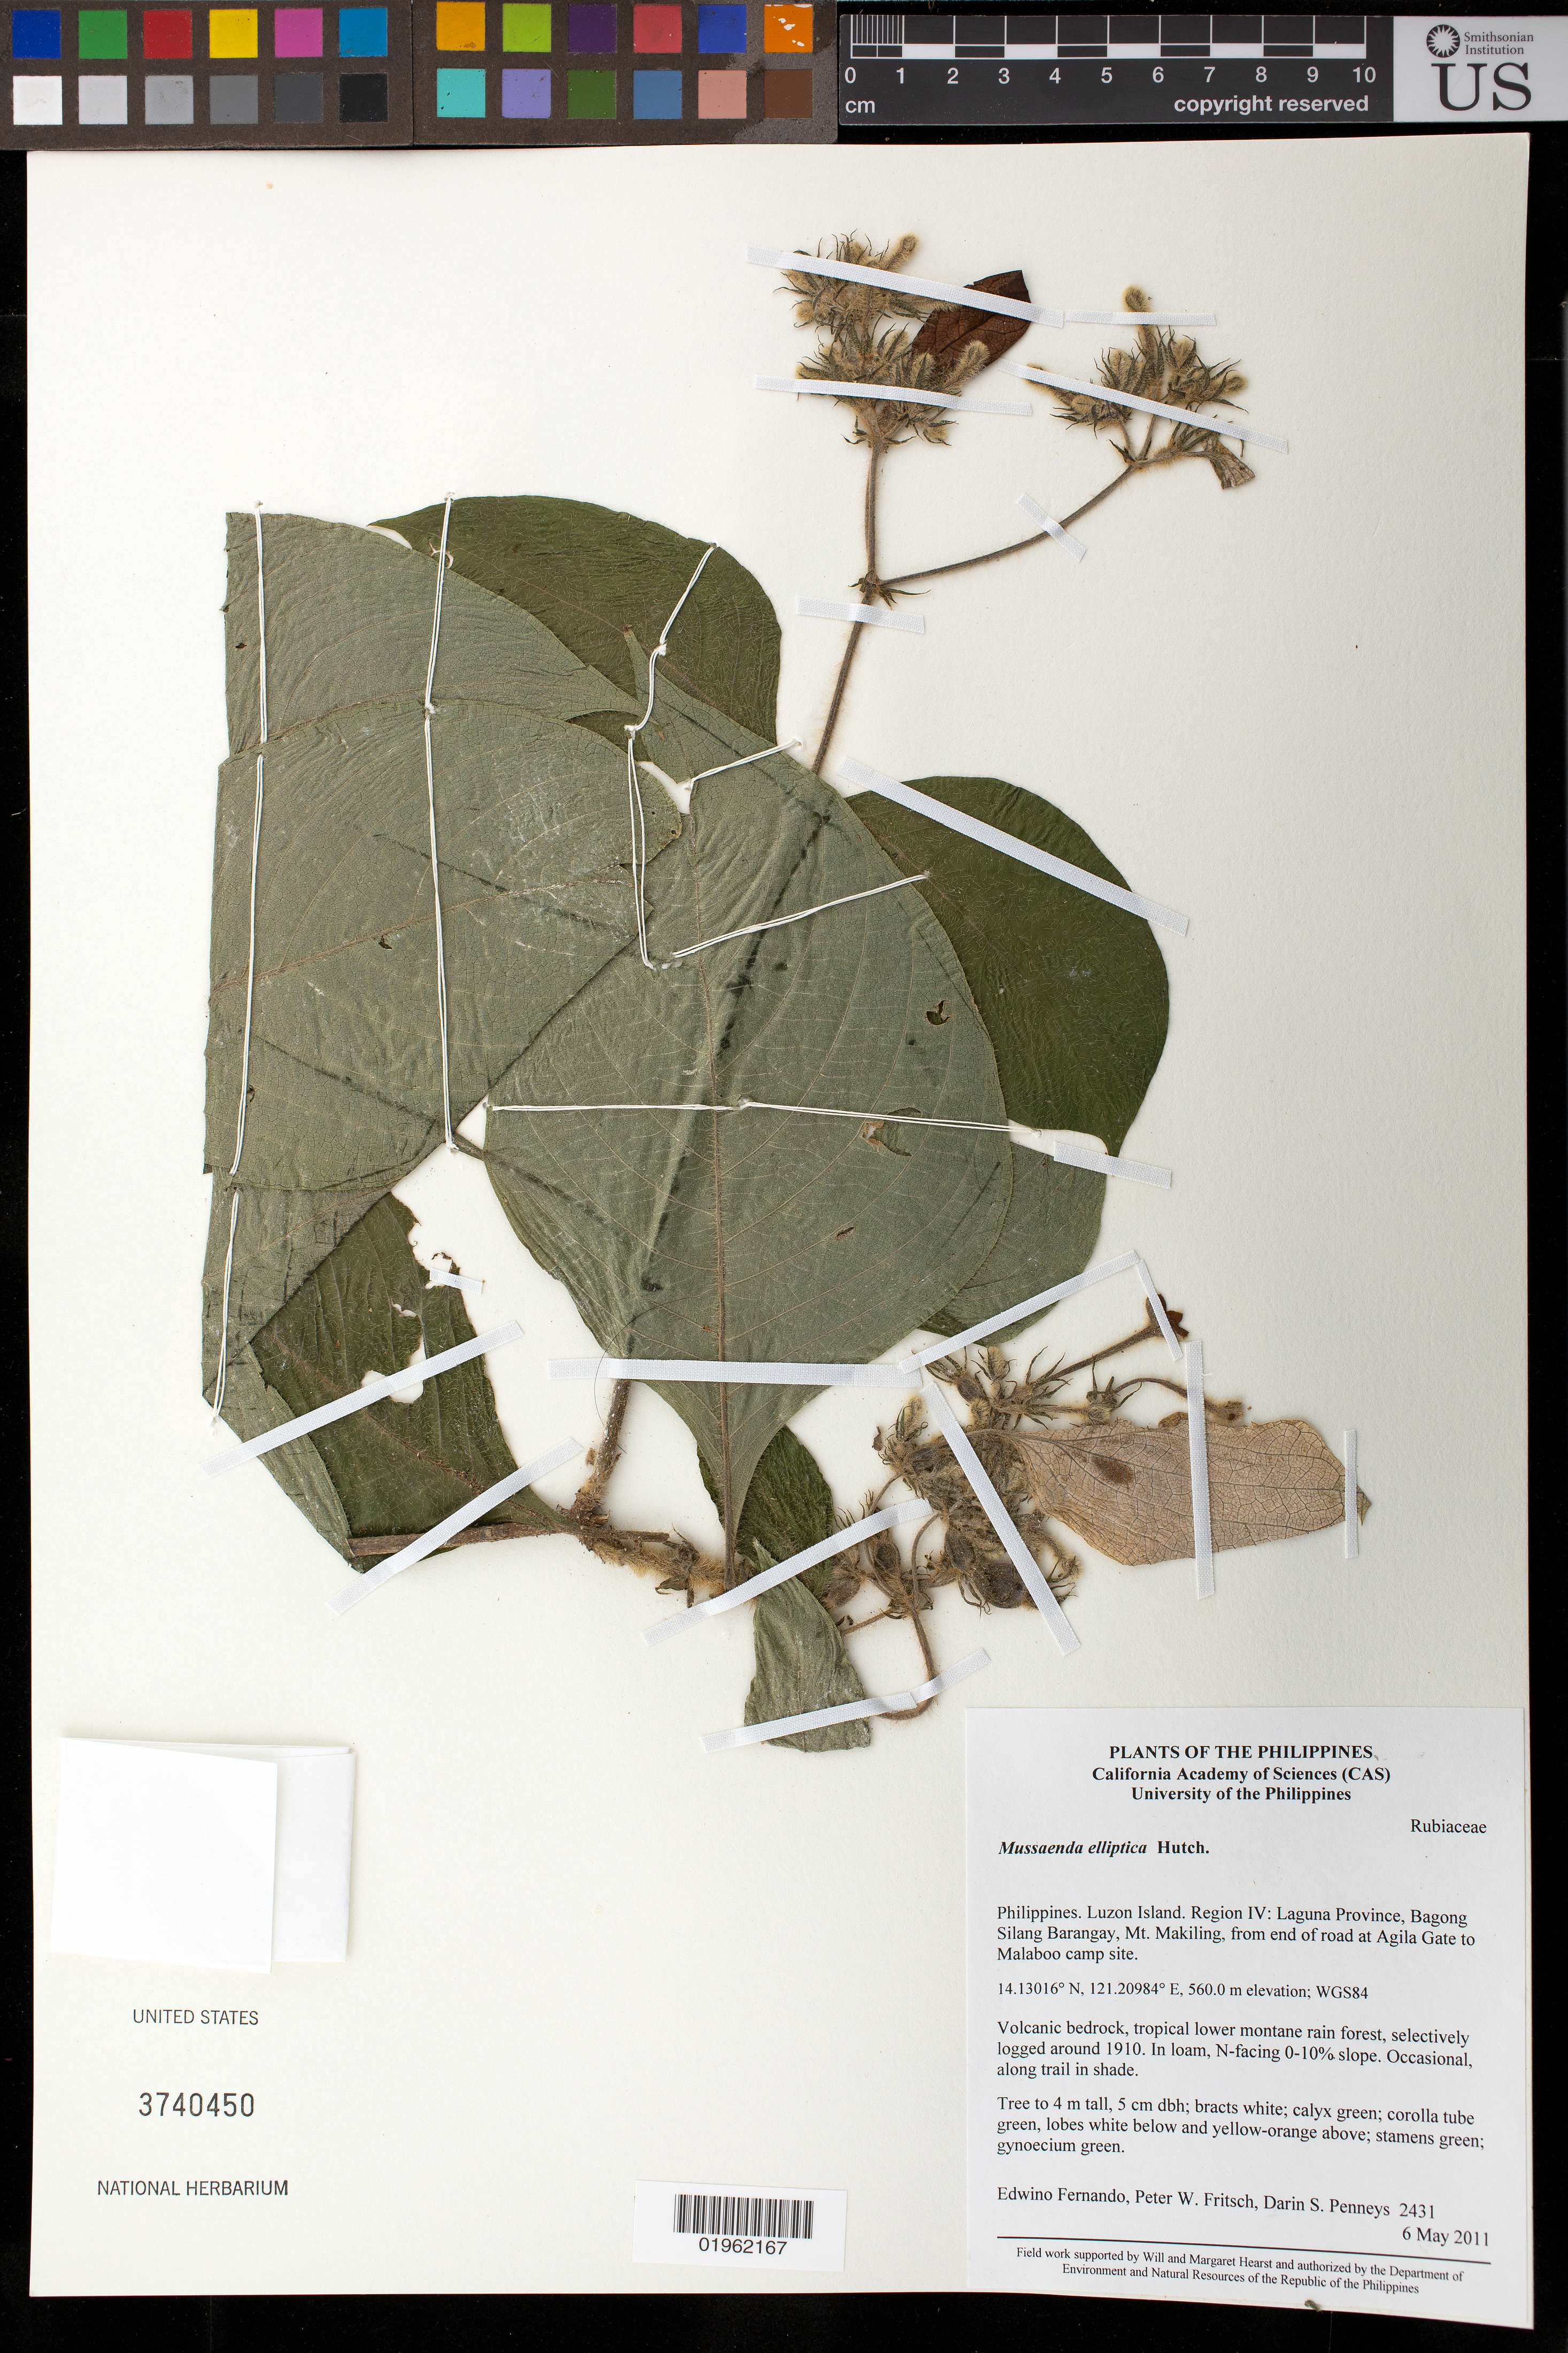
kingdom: Plantae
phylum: Tracheophyta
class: Magnoliopsida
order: Gentianales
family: Rubiaceae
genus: Mussaenda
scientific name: Mussaenda elliptica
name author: Hutch. in Sarg.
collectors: E. Fernando, P. W. Fritsch & D. S. Penneys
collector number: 2431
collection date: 2011-05-06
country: Philippines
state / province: Calabarzon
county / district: Laguna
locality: Luzon Island. Bagong Silang Barangay, Mt. Makiling, main trail, from Malaboo camp site to Peak 2.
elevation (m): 560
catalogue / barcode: US 3740450